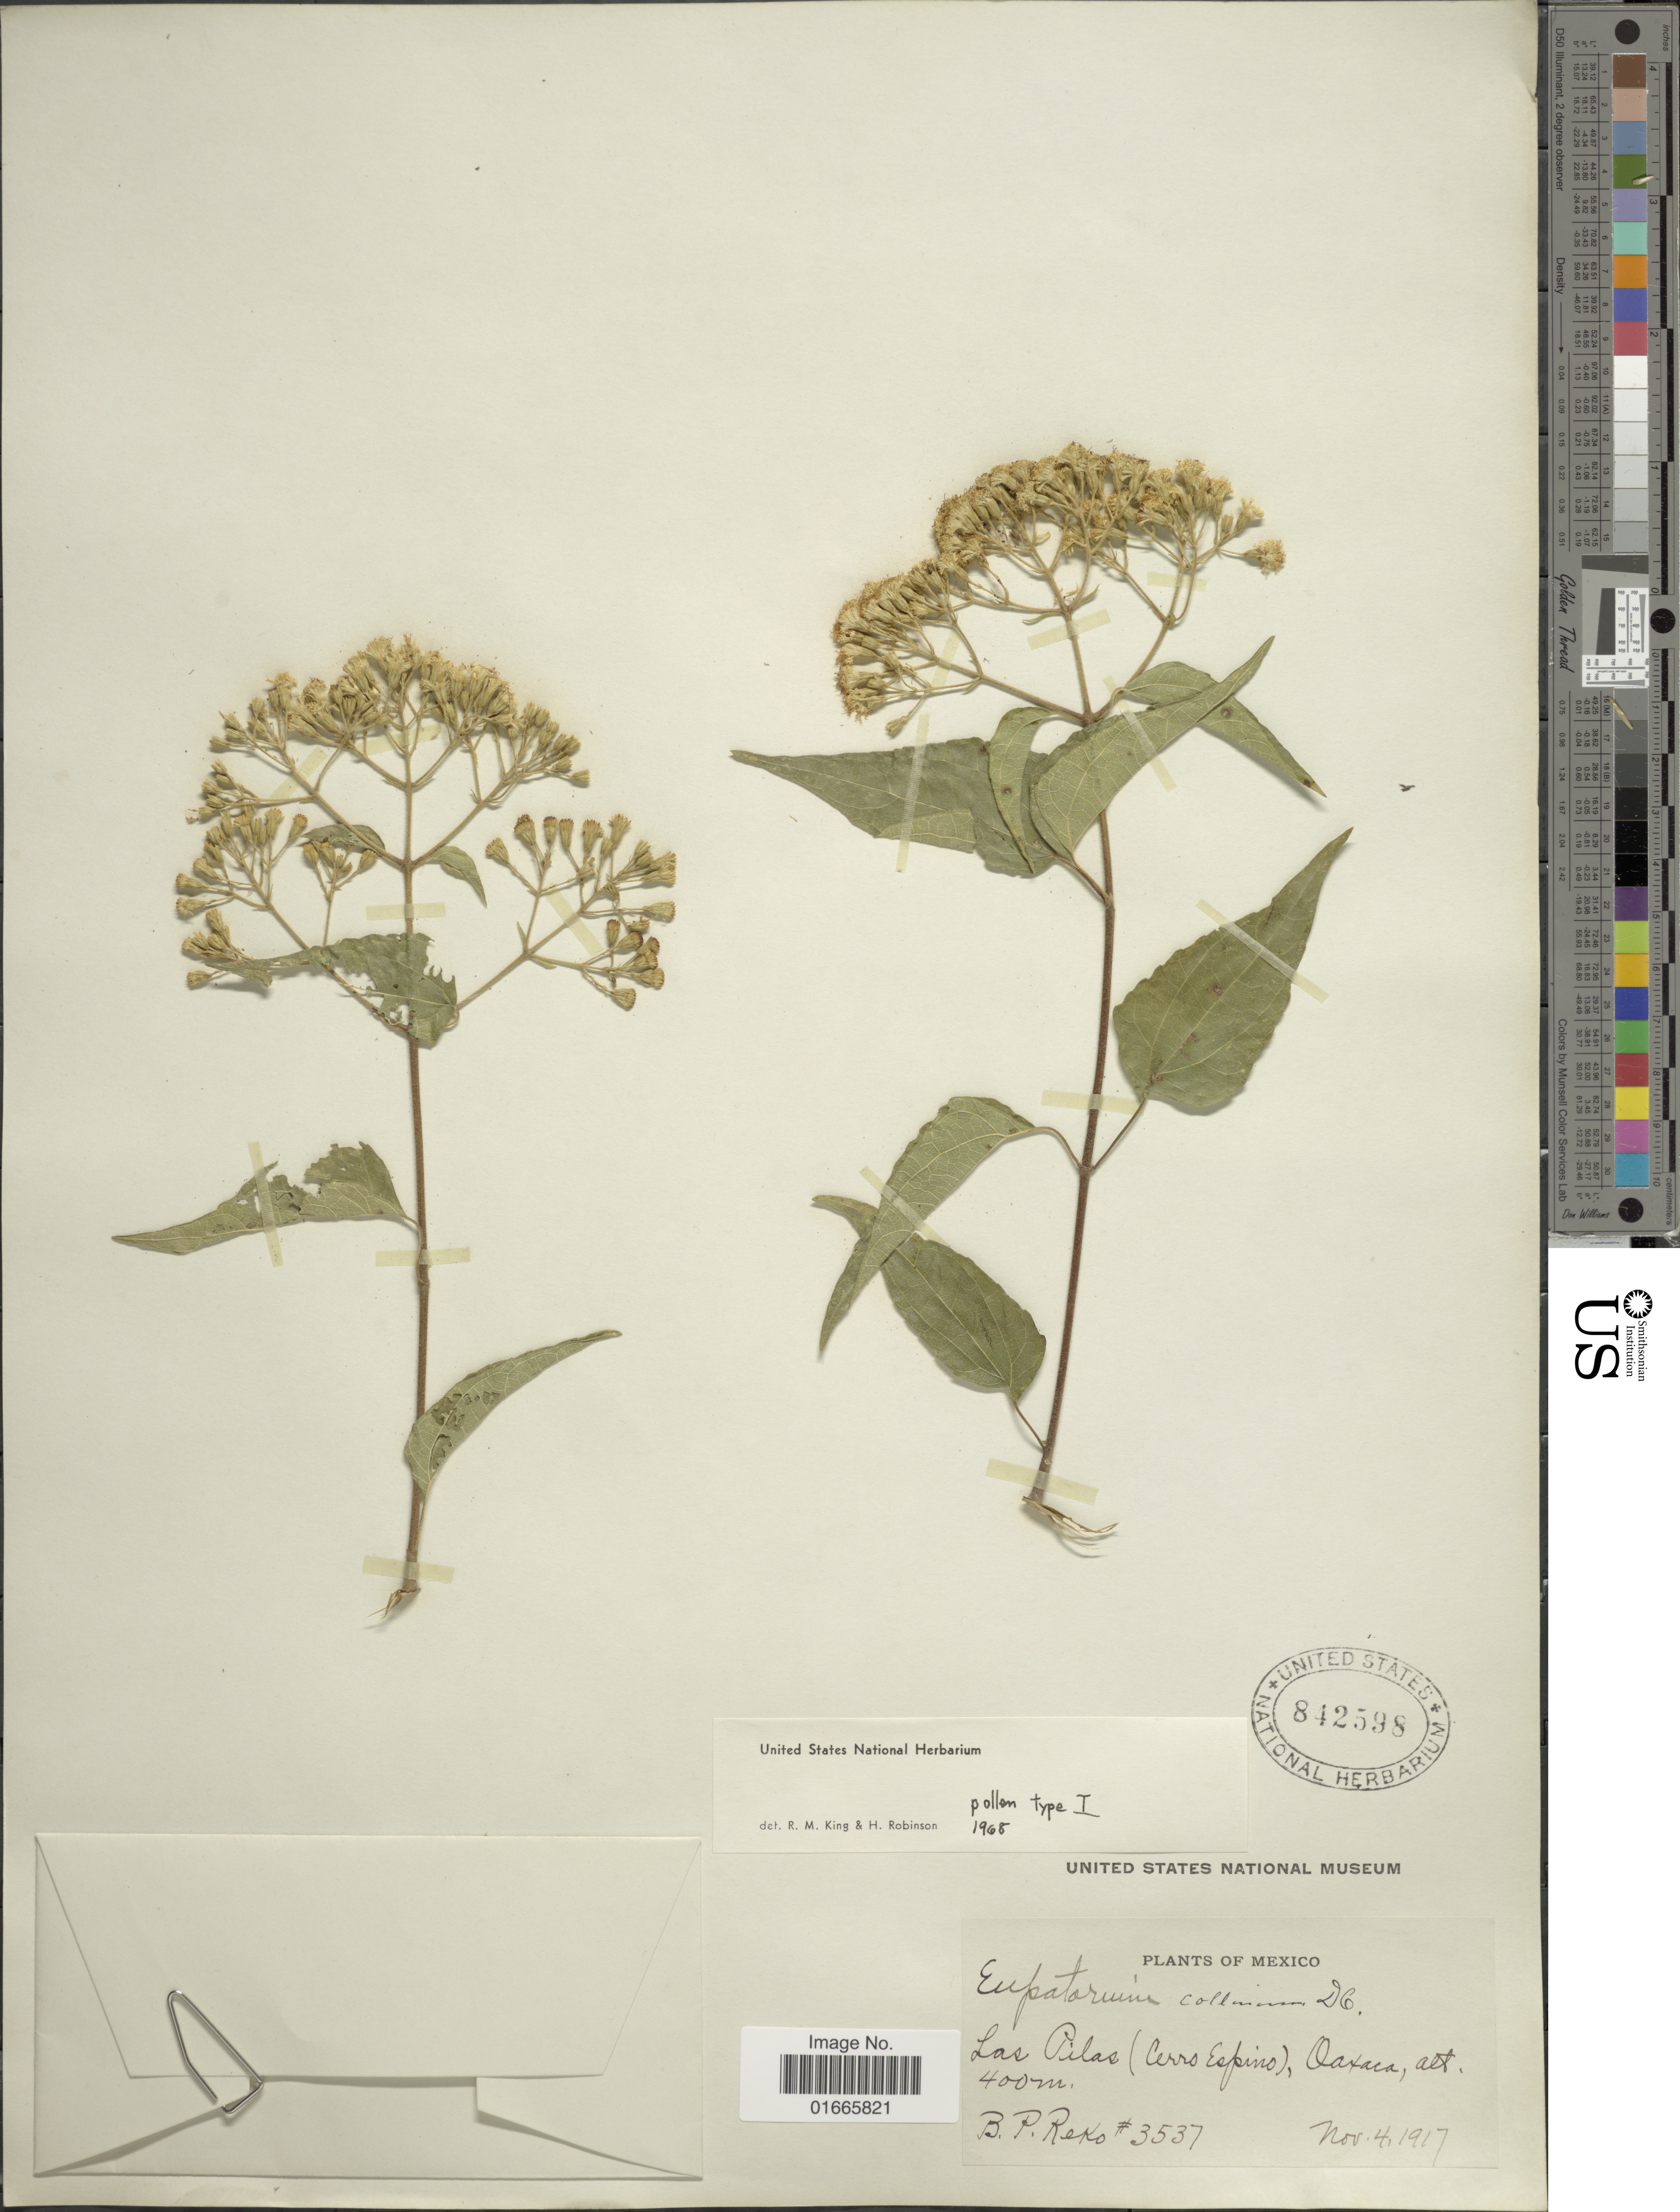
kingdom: Plantae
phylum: Tracheophyta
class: Magnoliopsida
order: Asterales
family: Asteraceae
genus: Chromolaena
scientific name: Chromolaena collina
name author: (DC.) R.M. King & H. Rob.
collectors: B. P. Reko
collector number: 3537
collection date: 1917-11-04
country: Mexico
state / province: Oaxaca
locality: Las Pilas (Cerro Espino), Oaxaca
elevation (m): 400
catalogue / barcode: US 842598